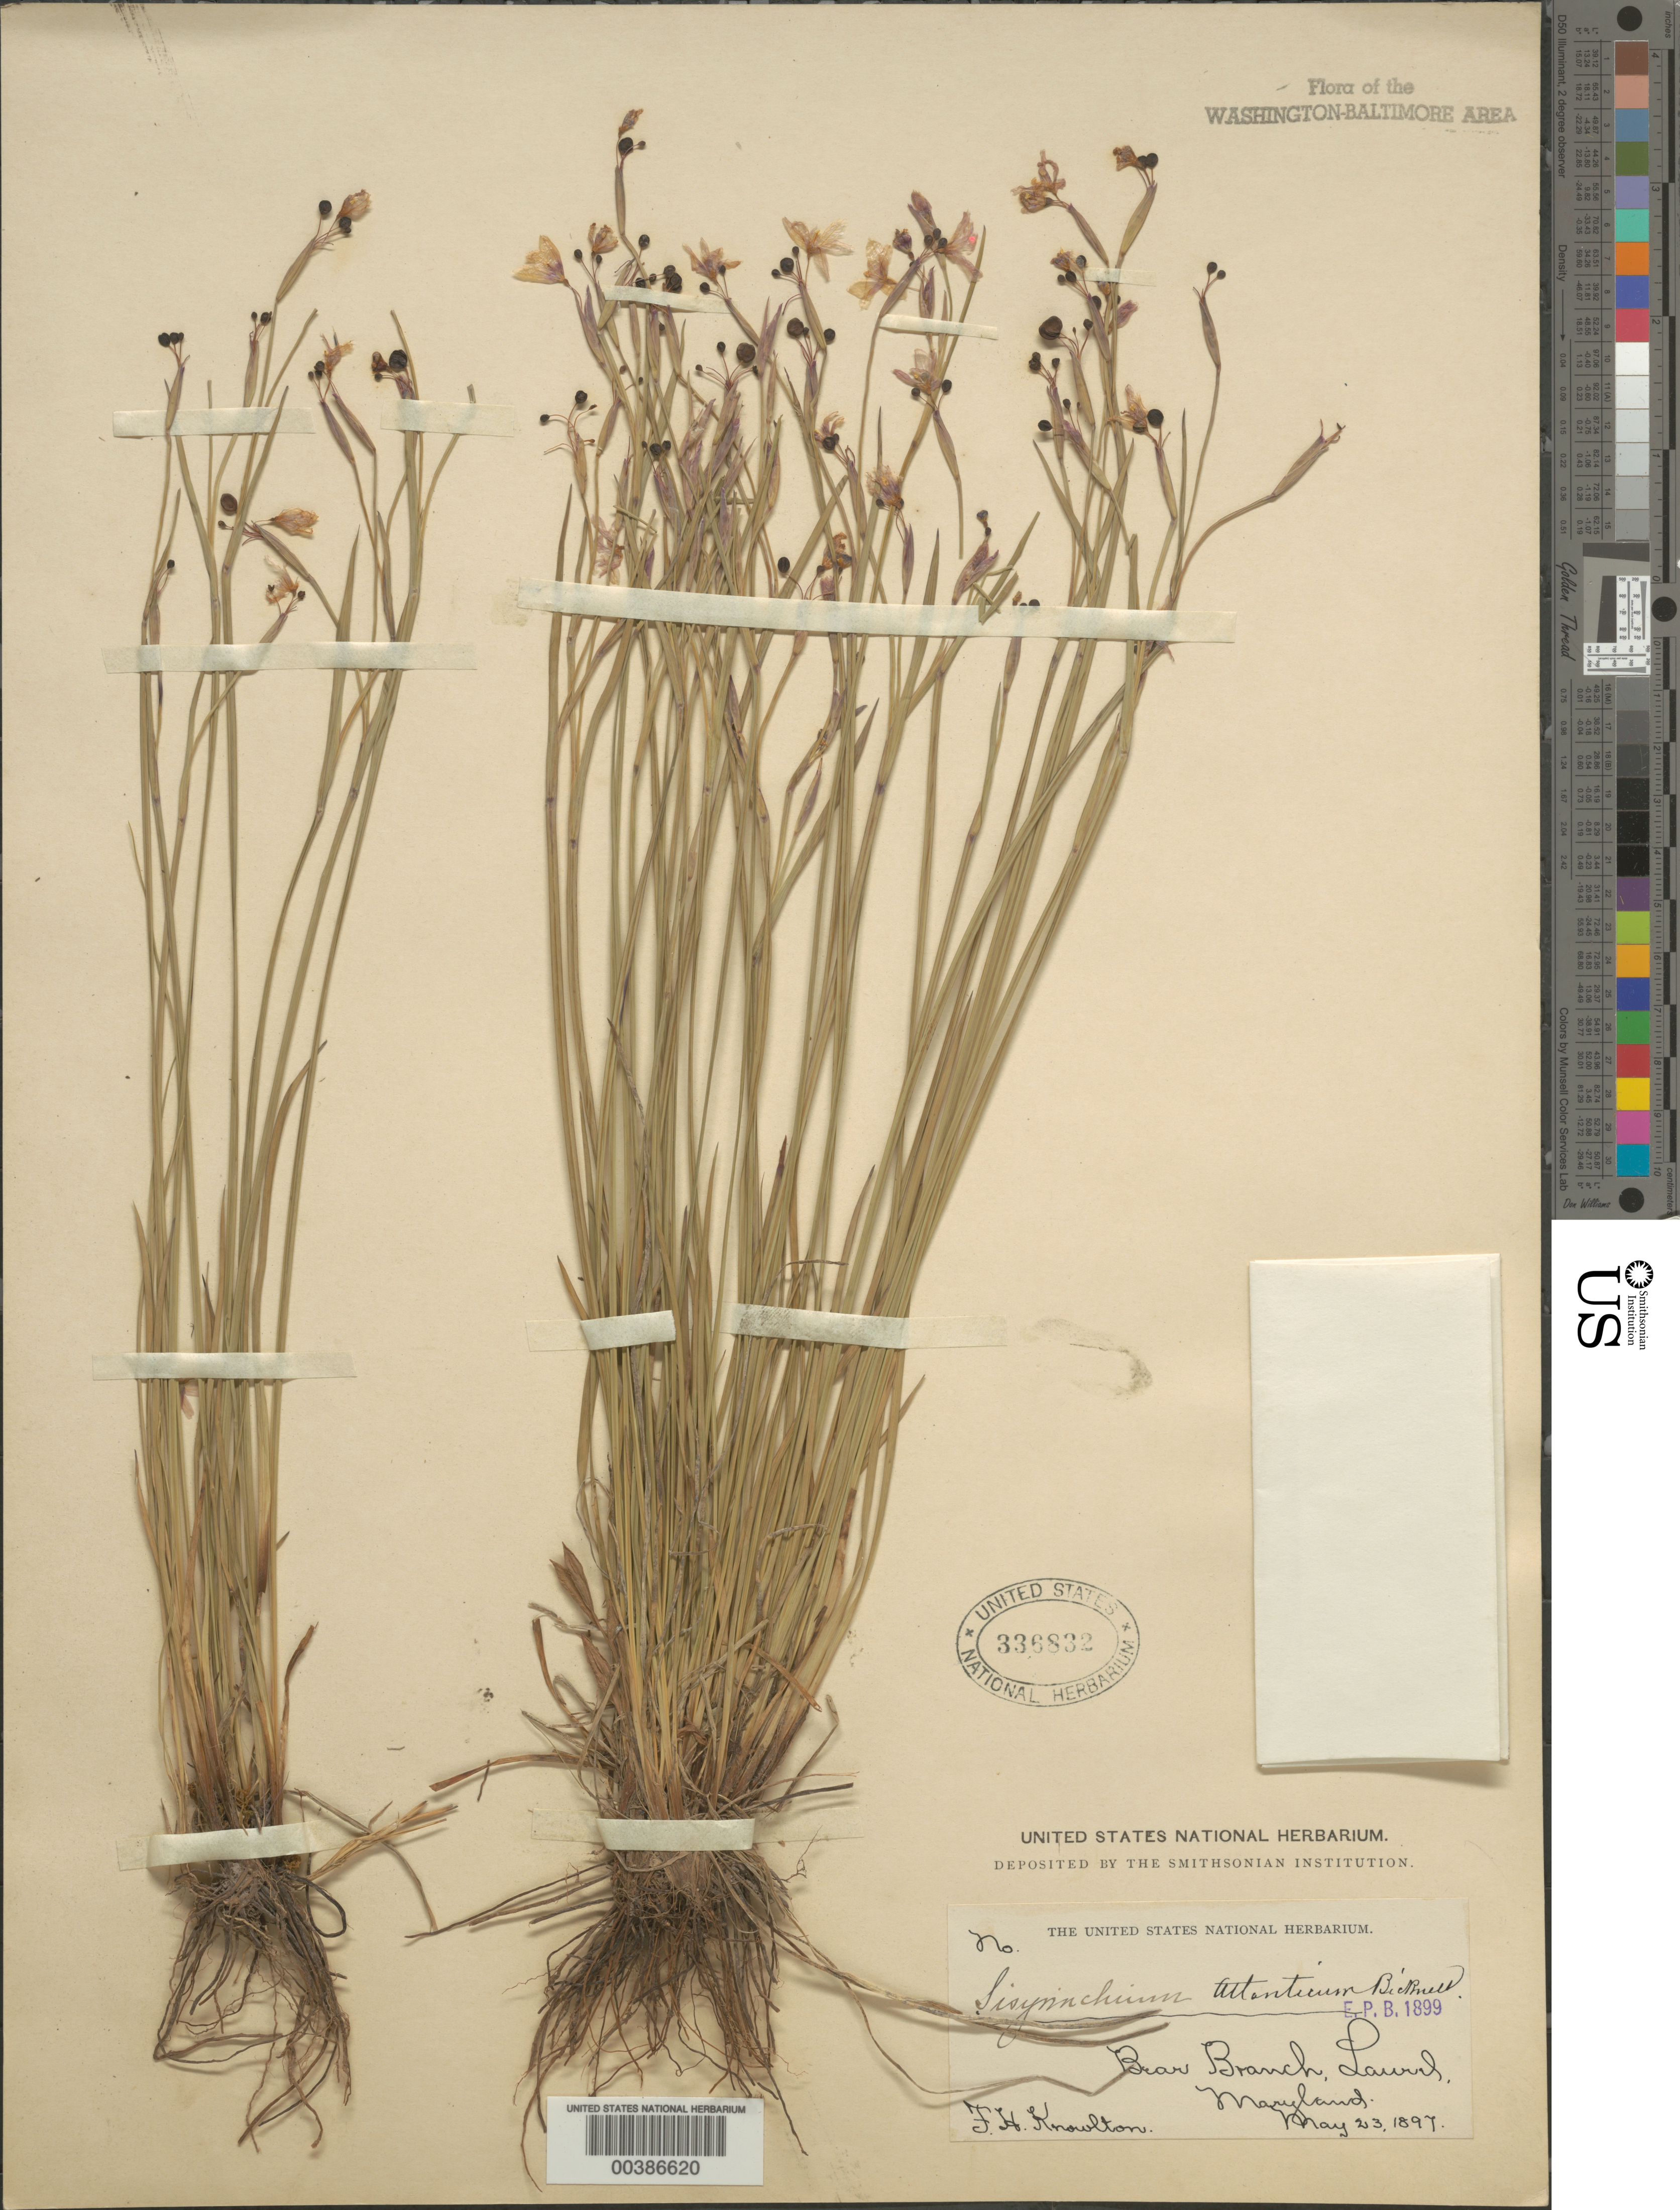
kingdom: Plantae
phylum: Tracheophyta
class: Liliopsida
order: Asparagales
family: Iridaceae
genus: Sisyrinchium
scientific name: Sisyrinchium atlanticum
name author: E.P. Bicknell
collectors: F. H. Knowlton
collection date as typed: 23 May 1897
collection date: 1897-05-23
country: United States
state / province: Maryland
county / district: Prince George's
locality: Bear Branch, Laurel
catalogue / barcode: US 336832